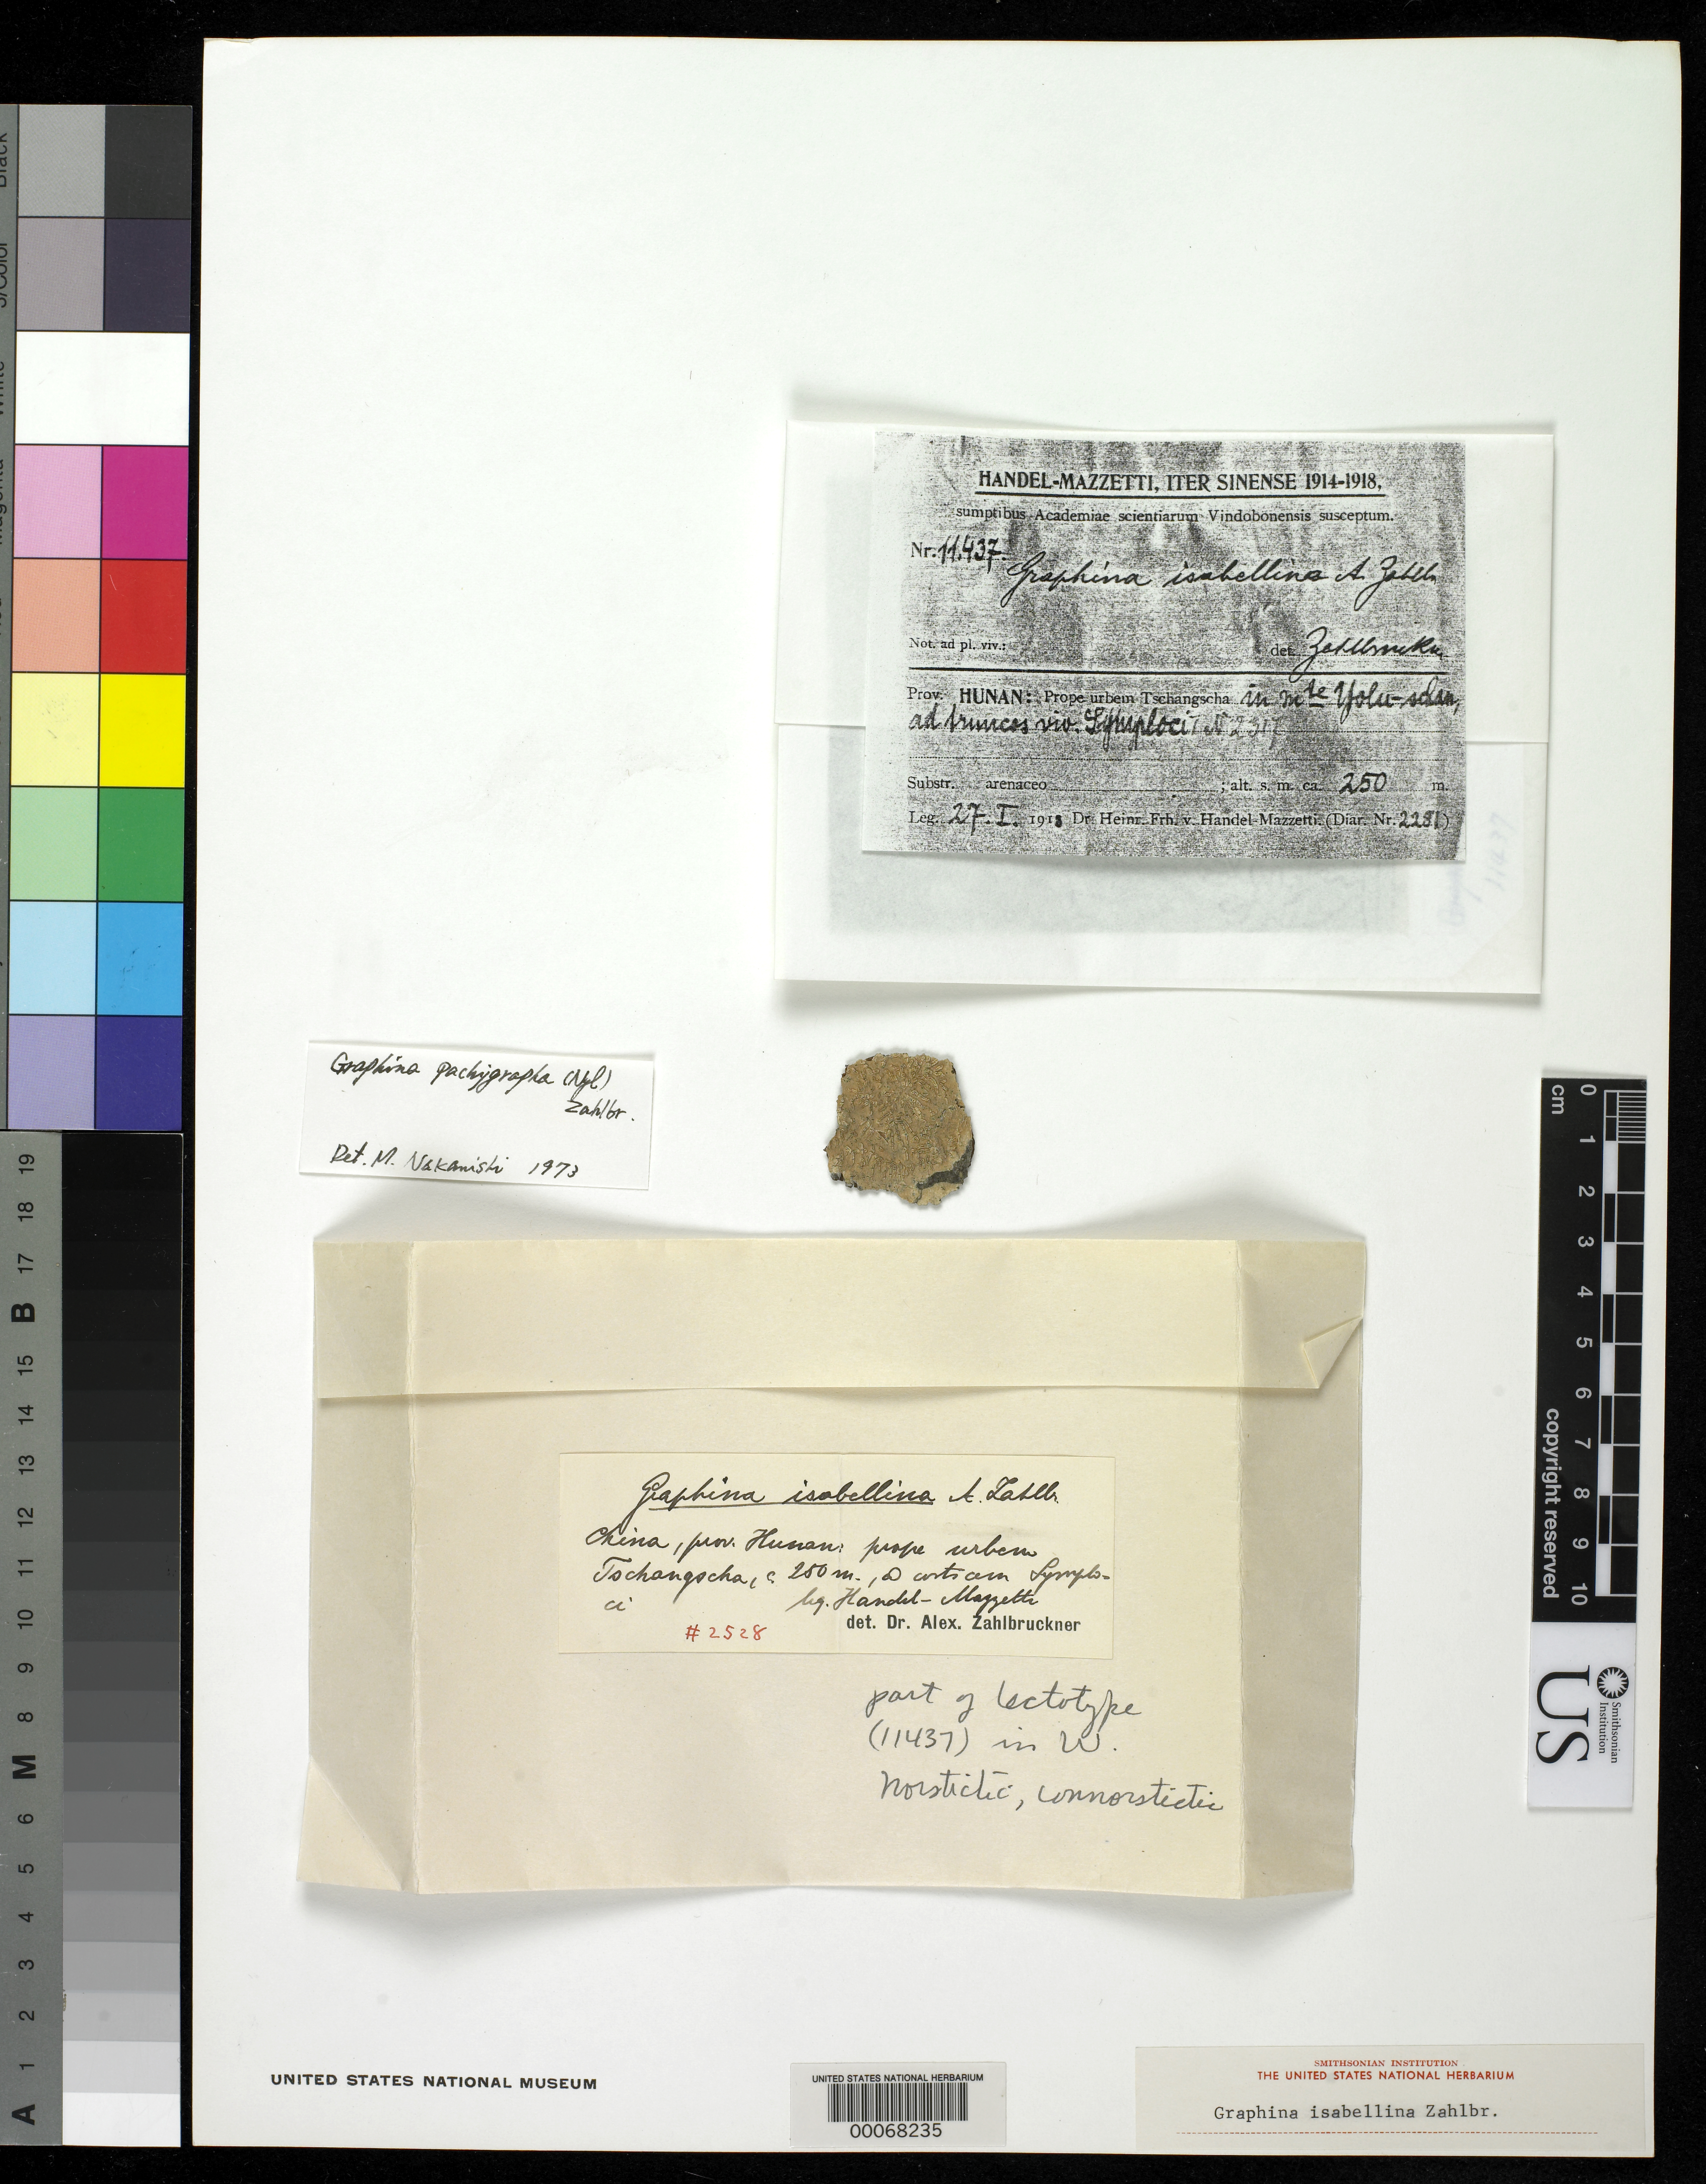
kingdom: Fungi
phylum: Ascomycota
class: Lecanoromycetes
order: Ostropales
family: Graphidaceae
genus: Graphina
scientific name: Graphina isabellina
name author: Zahlbr. in Hand.-Mazz.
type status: Type Fragment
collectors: H. Handel-Mazzetti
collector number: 11437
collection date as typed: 27 Jan 1918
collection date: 1918-01-27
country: China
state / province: Hunan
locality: St. des Yolu-Schan bei Tschangscha. [St. of the Yolu-Schan near Tschangscha.]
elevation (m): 250